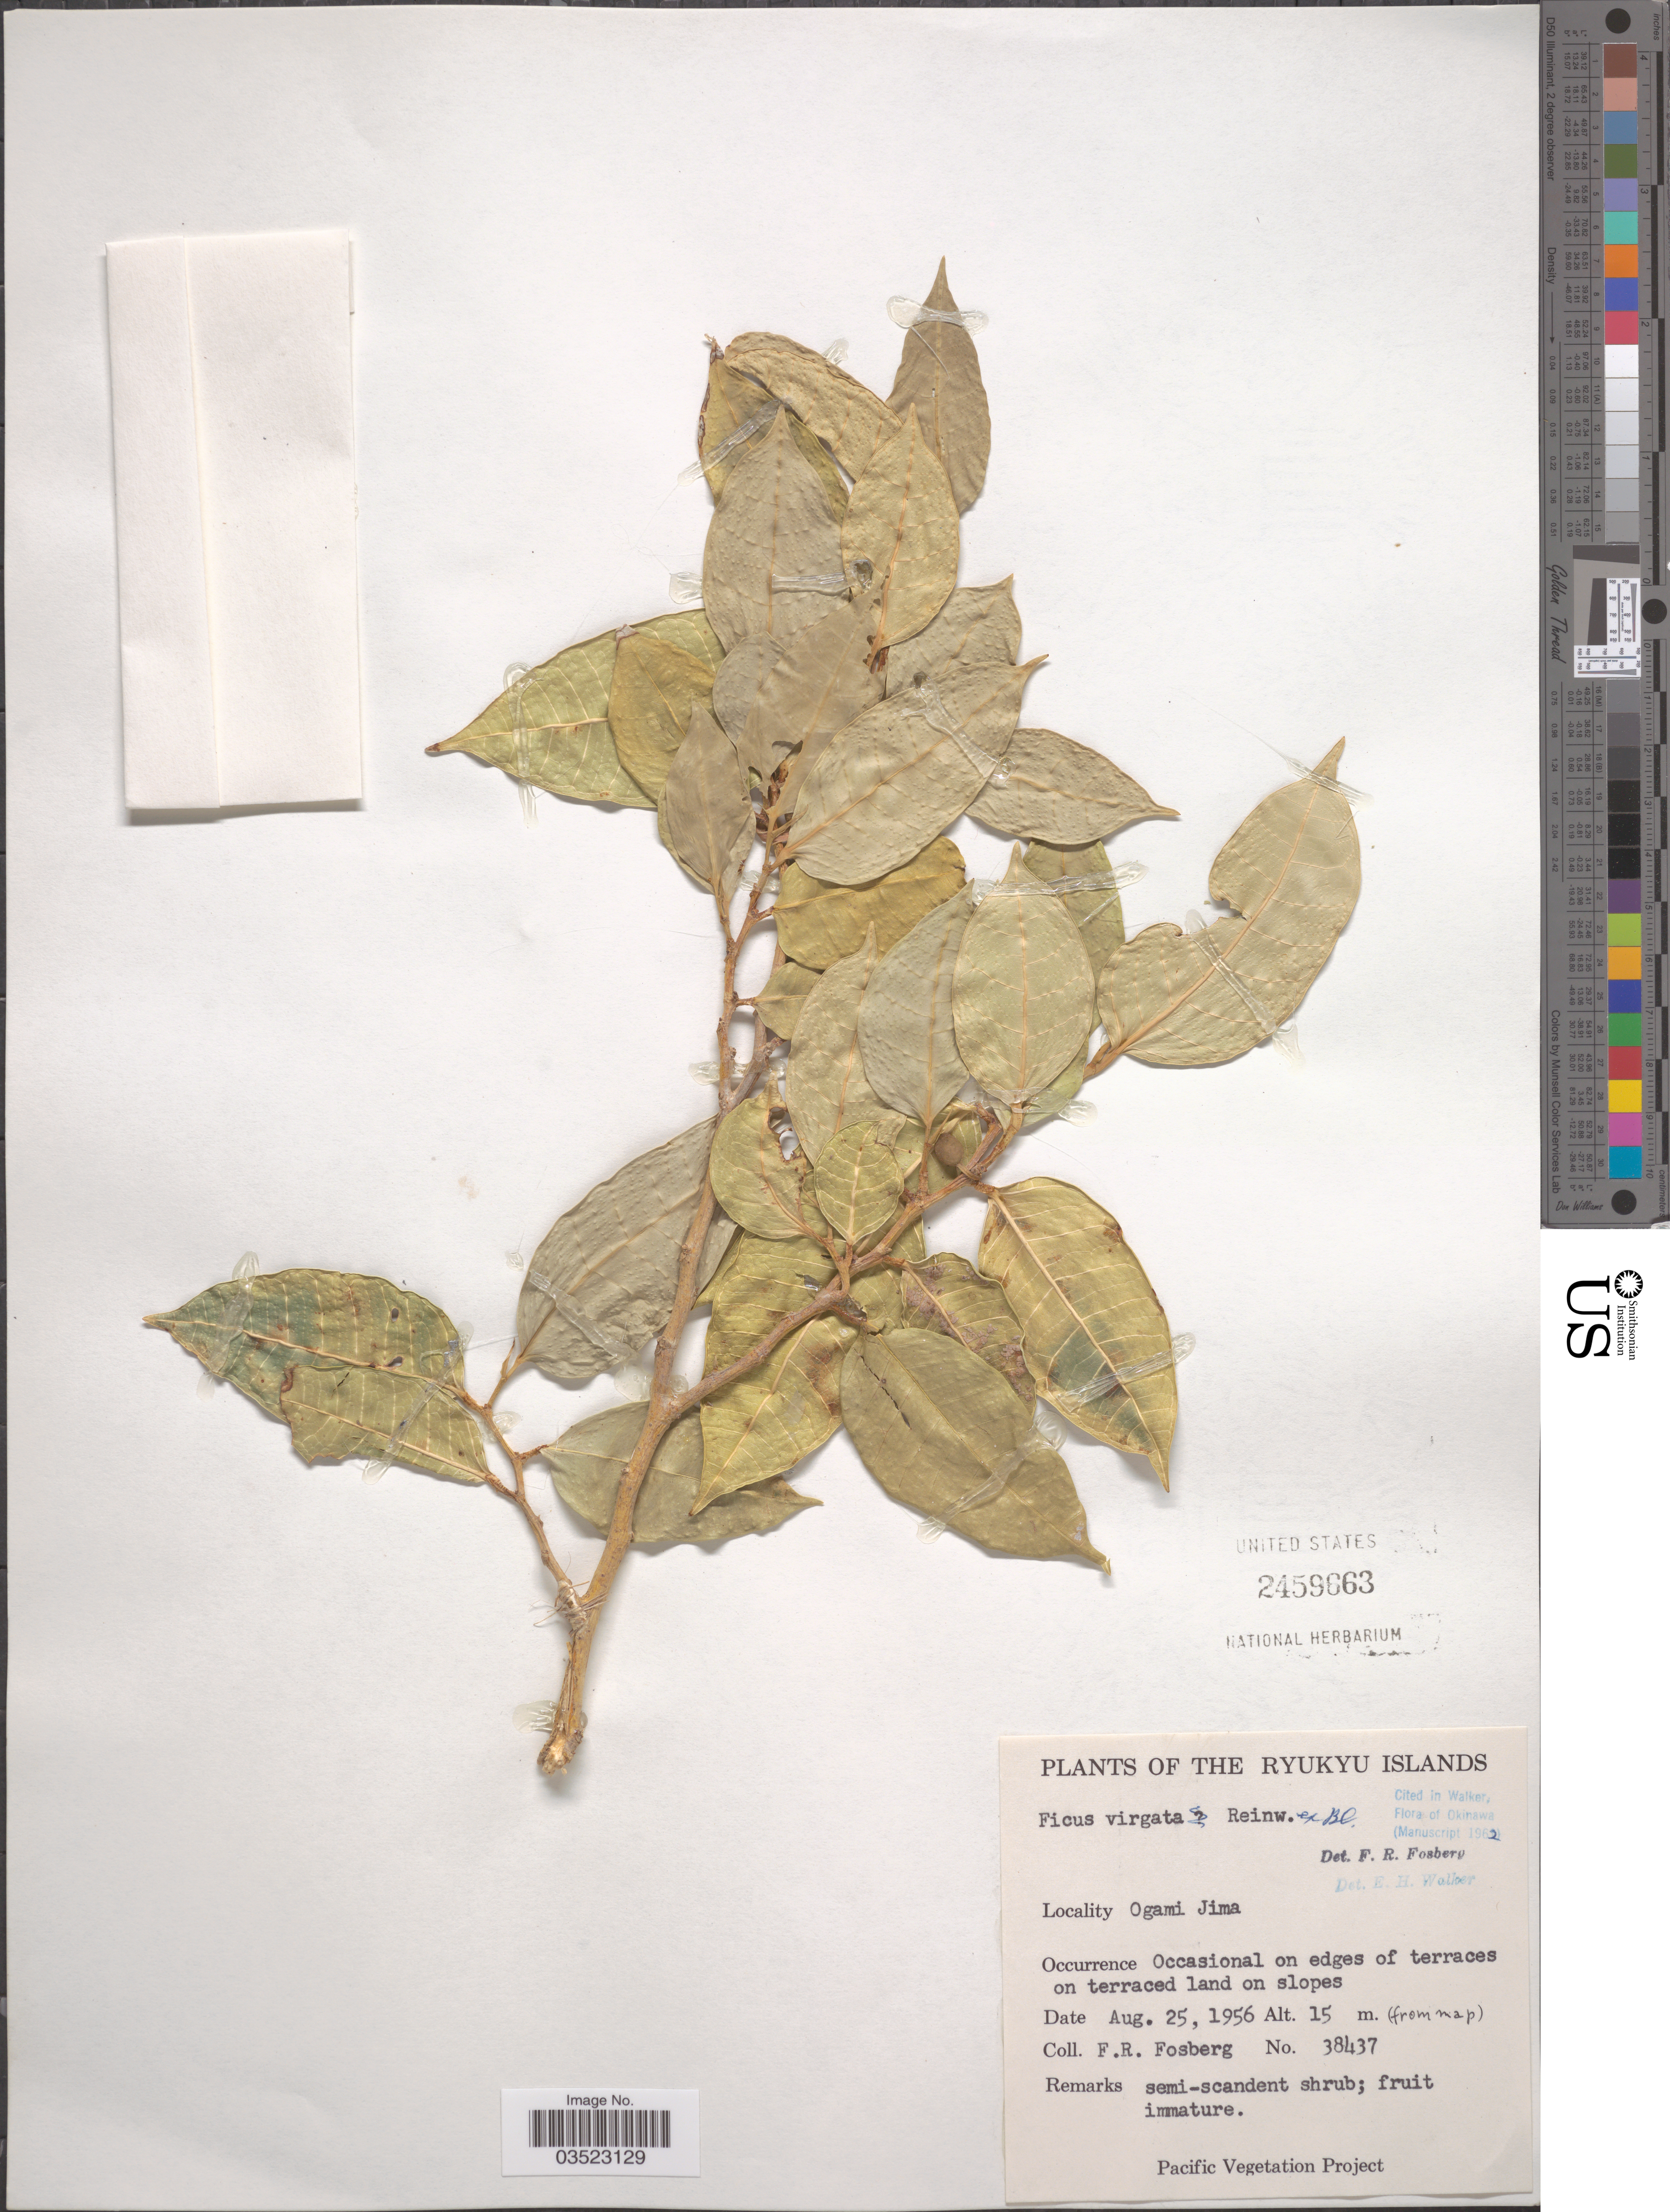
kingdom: Plantae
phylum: Tracheophyta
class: Magnoliopsida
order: Rosales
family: Moraceae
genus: Ficus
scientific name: Ficus virgata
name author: Reinw.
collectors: F. R. Fosberg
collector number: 38437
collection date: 1956-08-25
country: Japan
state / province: Okinawa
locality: Ryukyu Islands. Okinawa. Ogami Jima. Occasional on edges of terraces on terraced land on slopes.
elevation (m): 15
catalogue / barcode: US 2459663